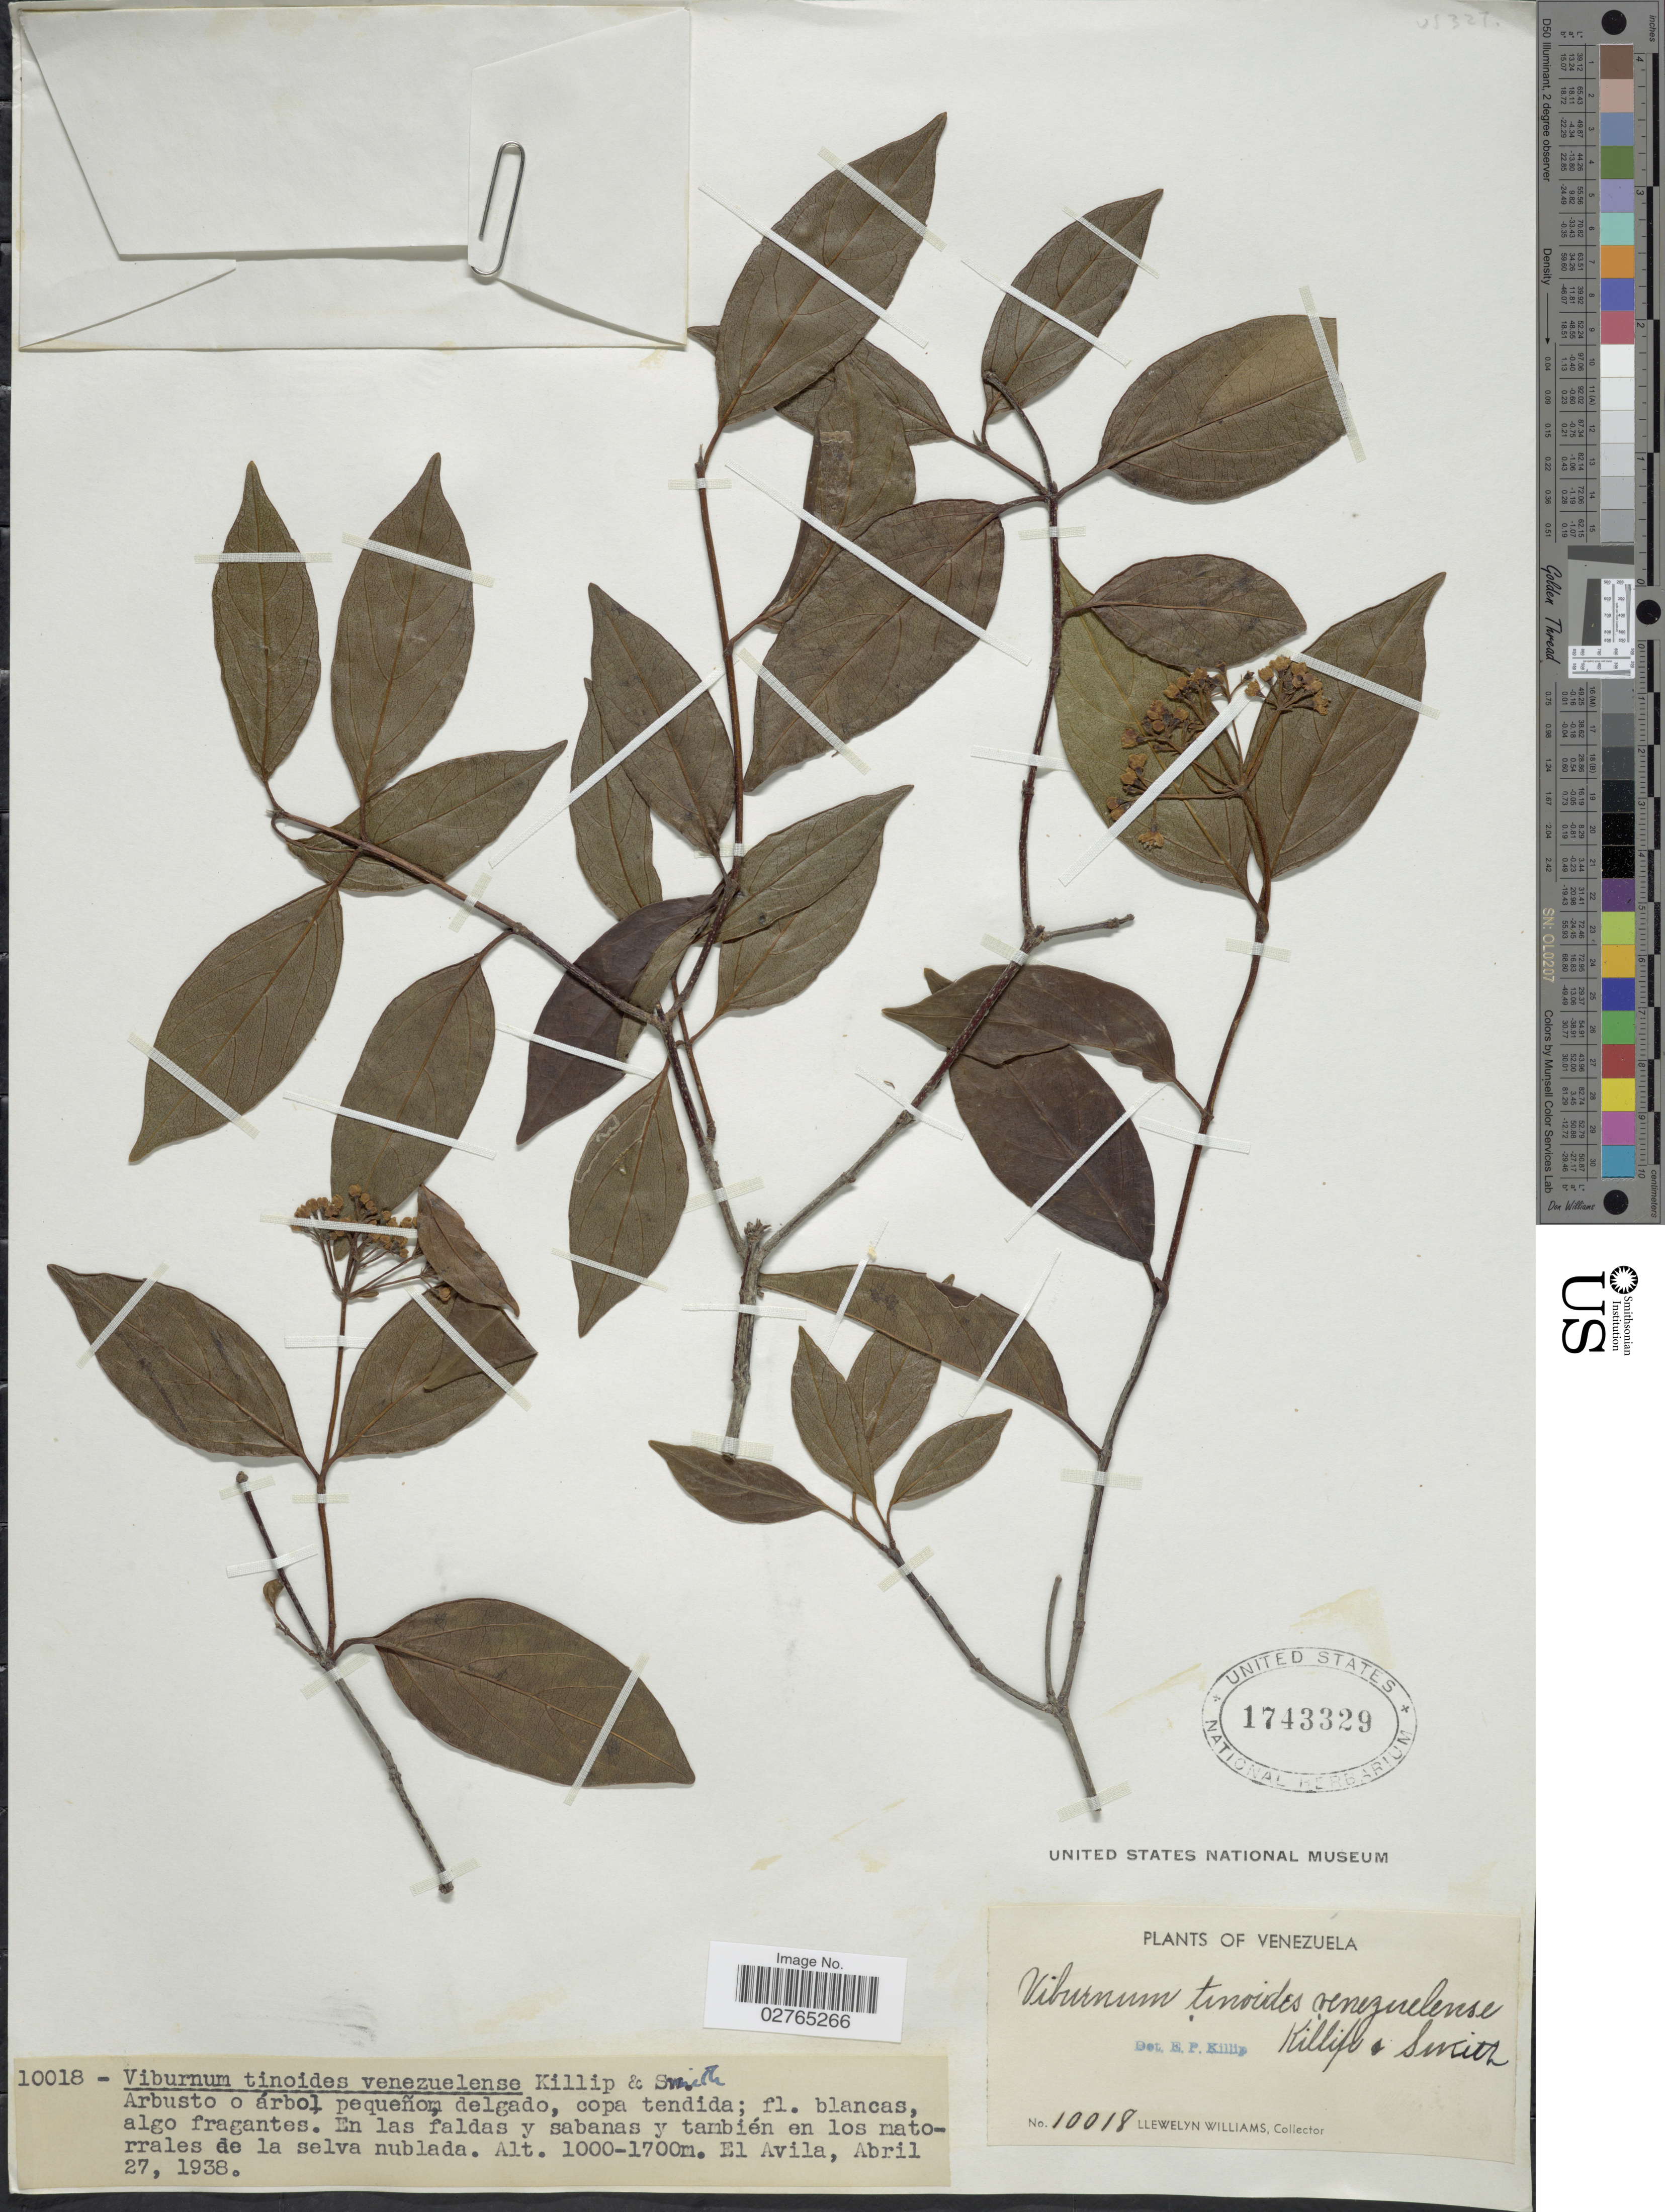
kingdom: Plantae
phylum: Tracheophyta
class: Magnoliopsida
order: Dipsacales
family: Viburnaceae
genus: Viburnum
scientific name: Viburnum tinoides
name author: L. f.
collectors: Ll. Williams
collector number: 10018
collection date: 1938-04-27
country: Venezuela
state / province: Miranda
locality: El Avila.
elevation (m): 1000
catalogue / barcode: US 1743329